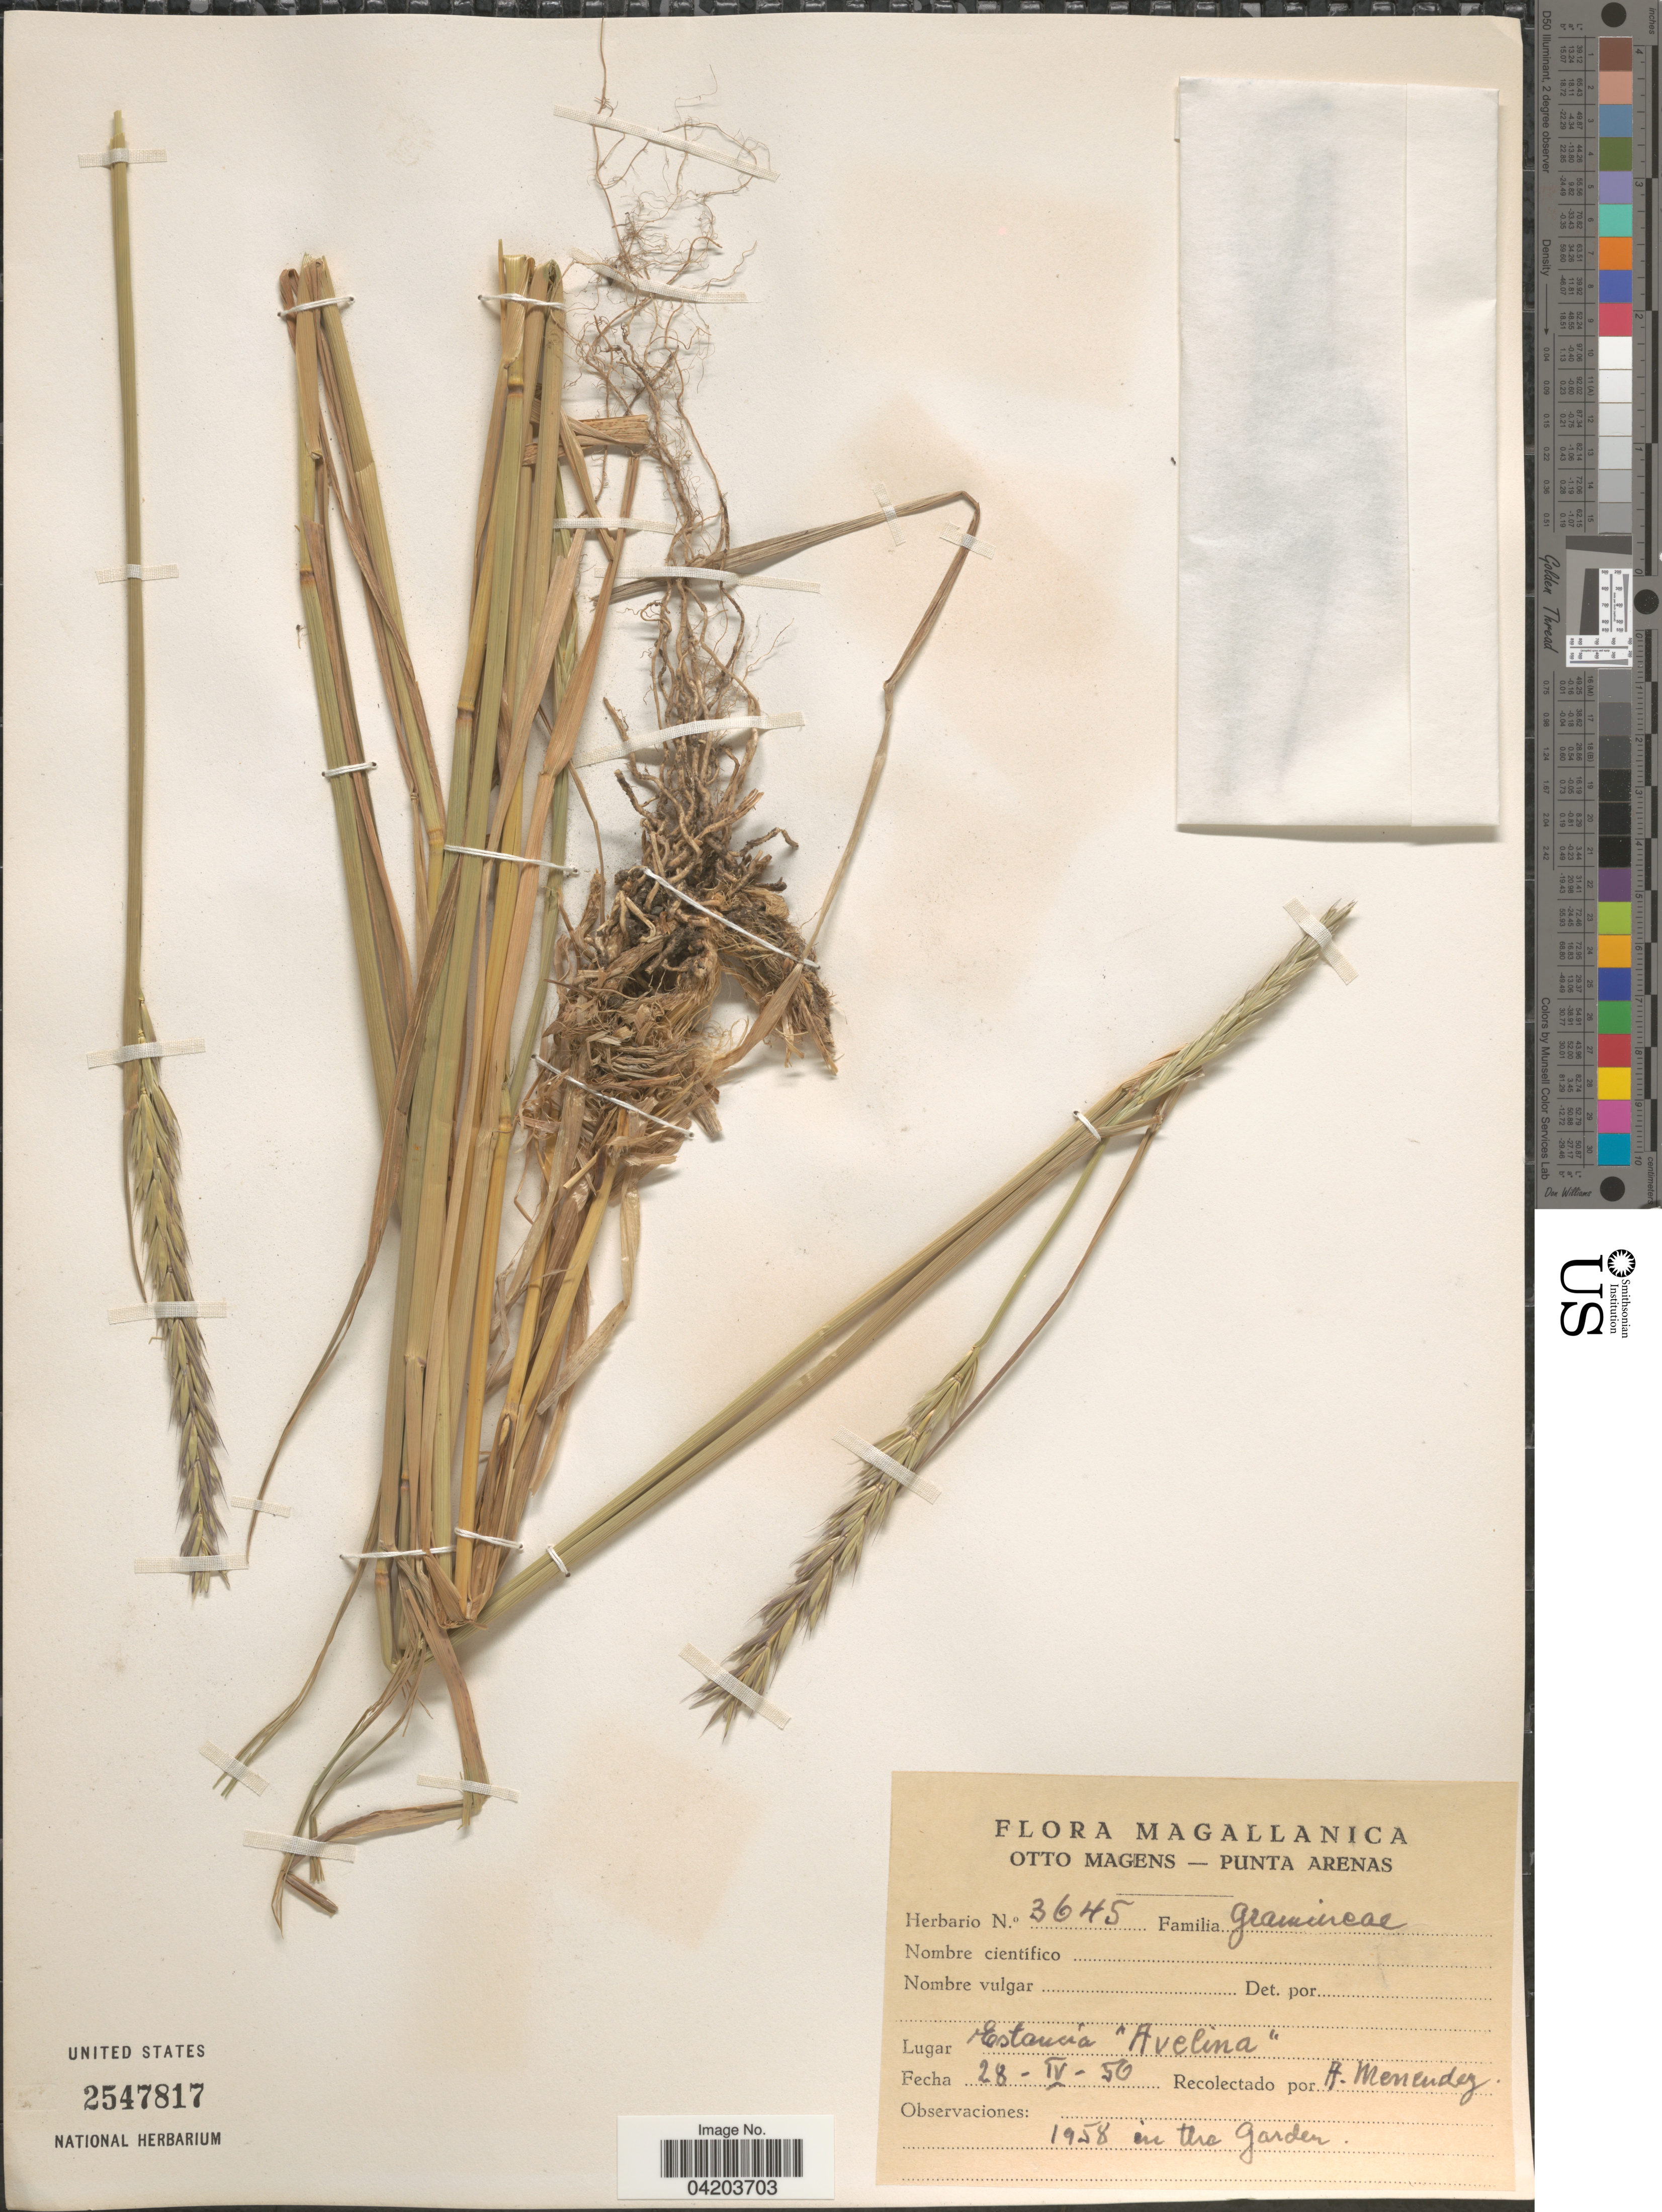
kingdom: Plantae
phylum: Tracheophyta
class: Liliopsida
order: Poales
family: Poaceae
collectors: A. Menendez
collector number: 3645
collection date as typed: Transcribed d/m/y: 28/4/50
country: Chile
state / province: Magallanes y de la Antártica Chilena (XII)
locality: Magallanica. Punta Arenas. Estancia "Avelina". 1958 in the garden.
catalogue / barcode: US 2547817